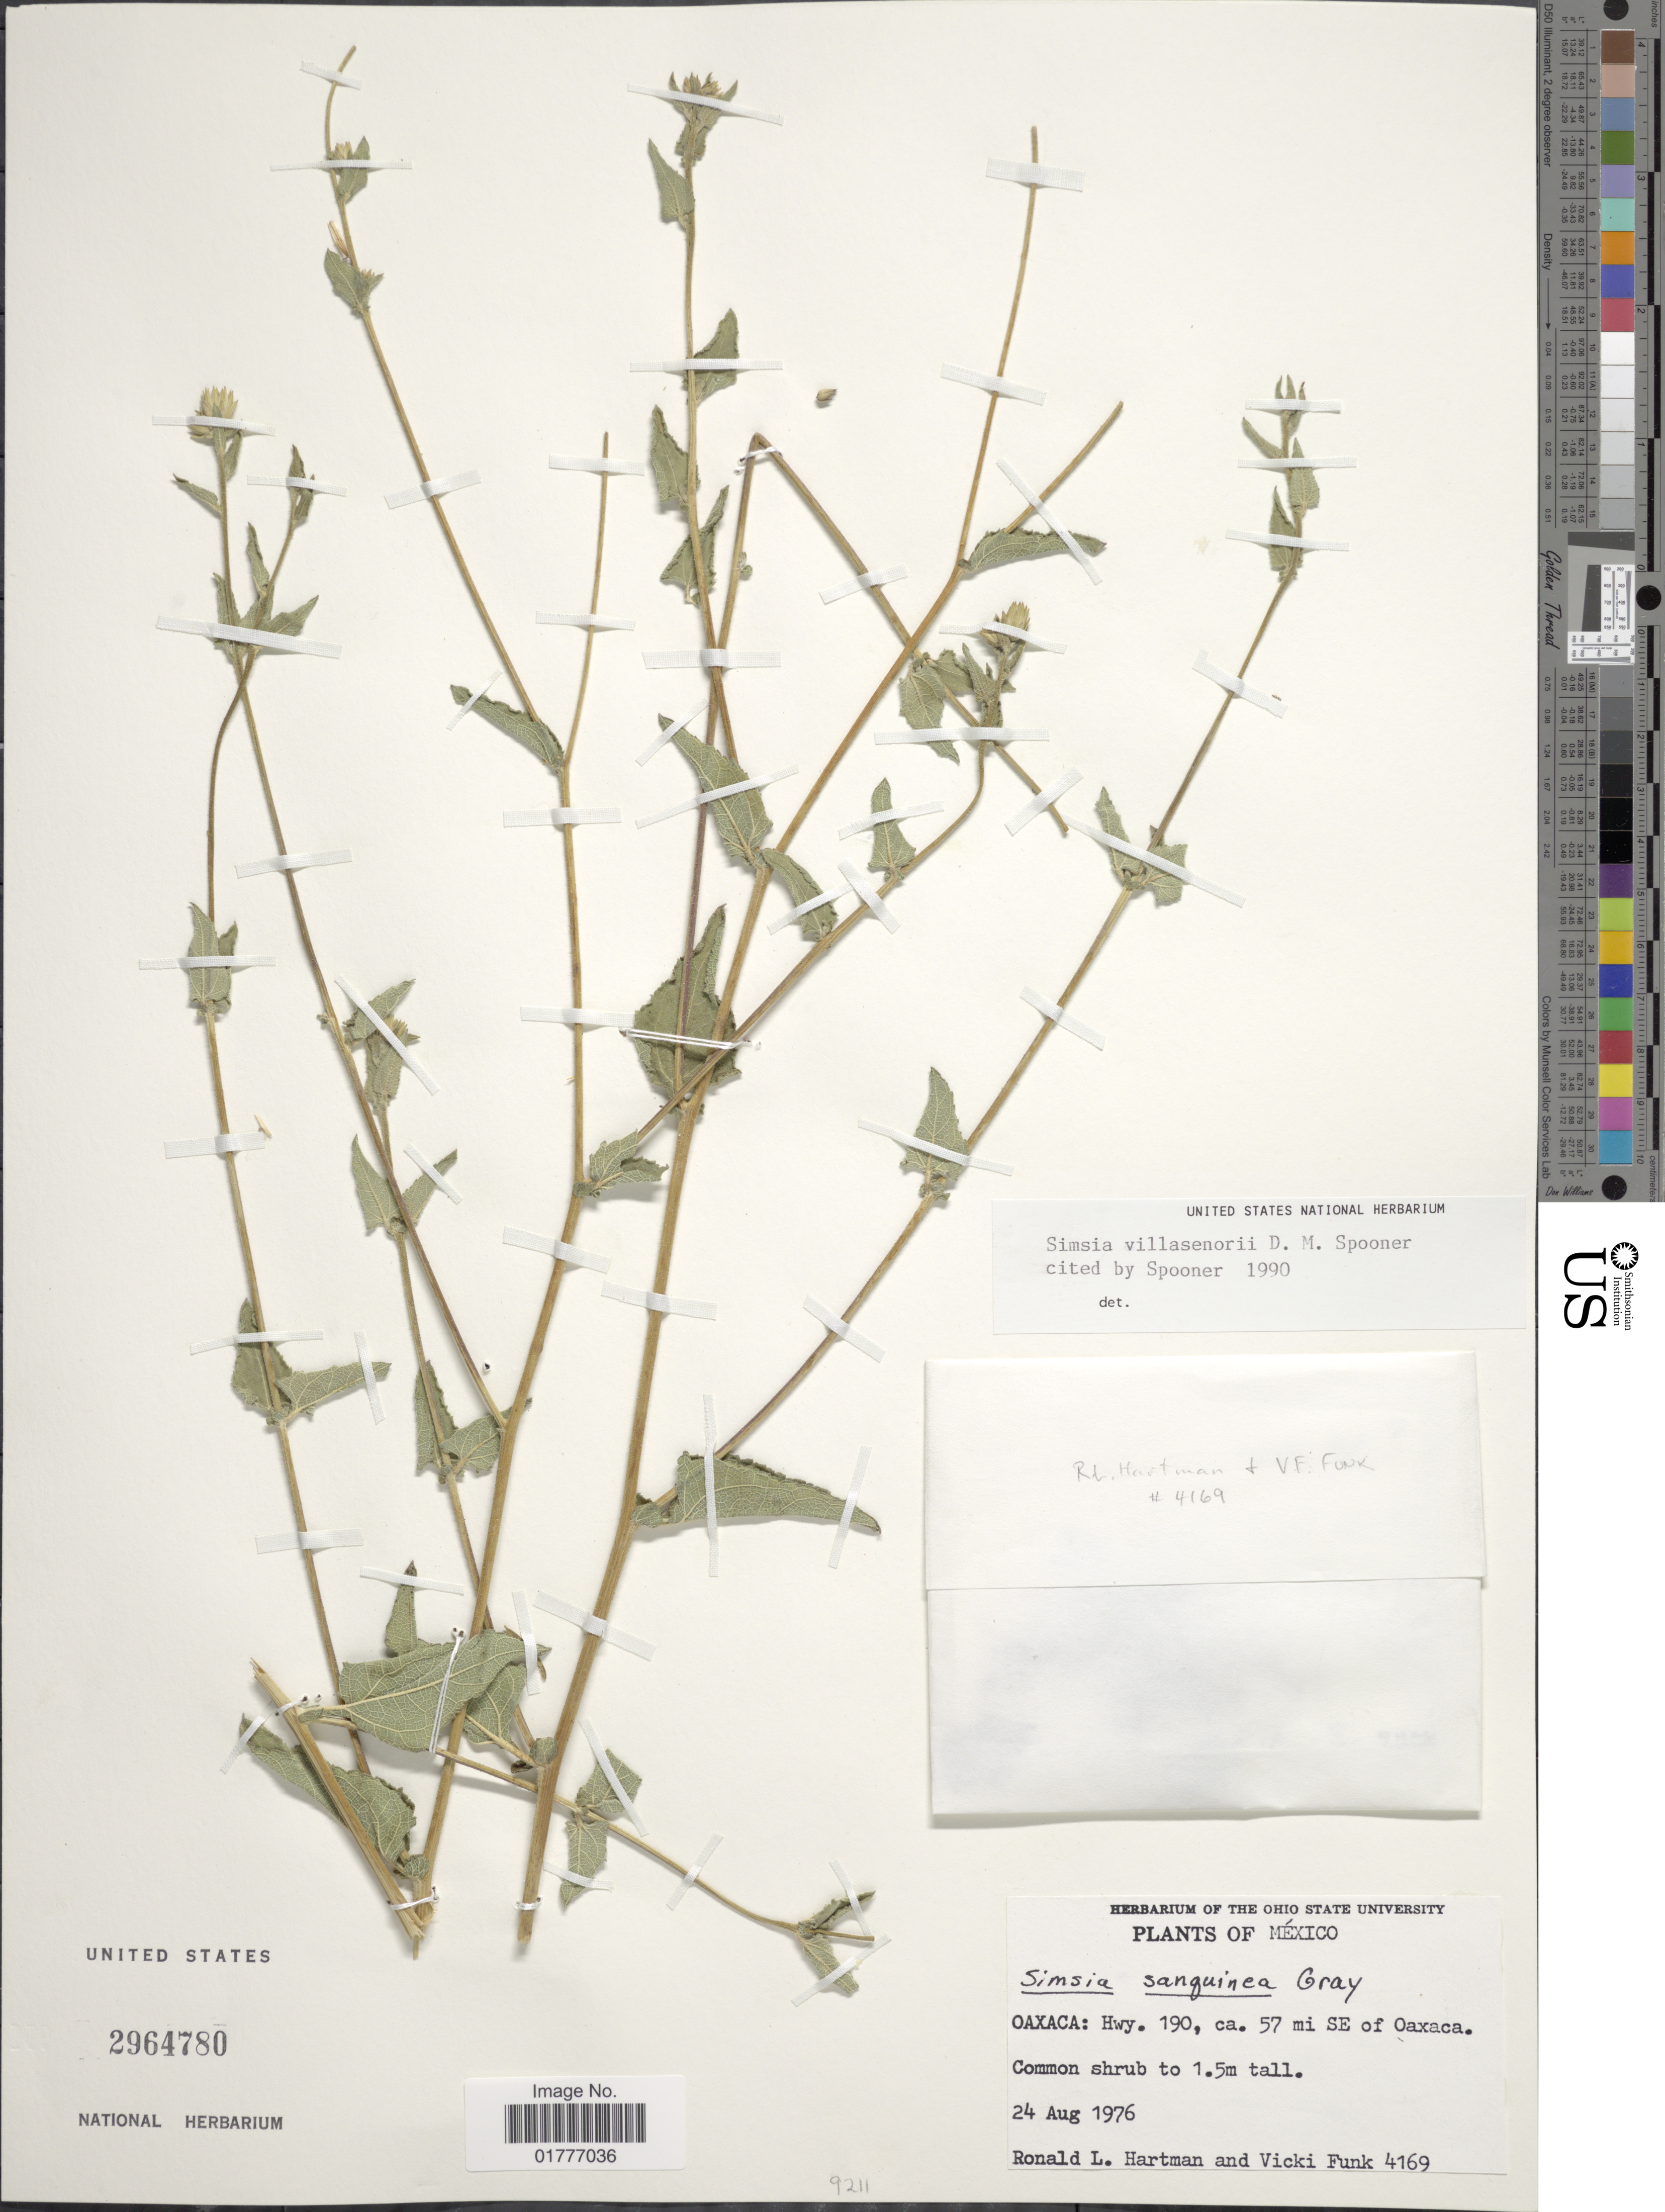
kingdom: Plantae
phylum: Tracheophyta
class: Magnoliopsida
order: Asterales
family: Asteraceae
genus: Simsia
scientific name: Simsia villasenori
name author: D.M. Spooner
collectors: R. L. Hartman & V. Funk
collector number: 4169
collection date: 1976-08-24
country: Mexico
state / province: Oaxaca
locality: Hwy. 190, ca. 57 mi SE of Oaxaca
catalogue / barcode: US 2964780